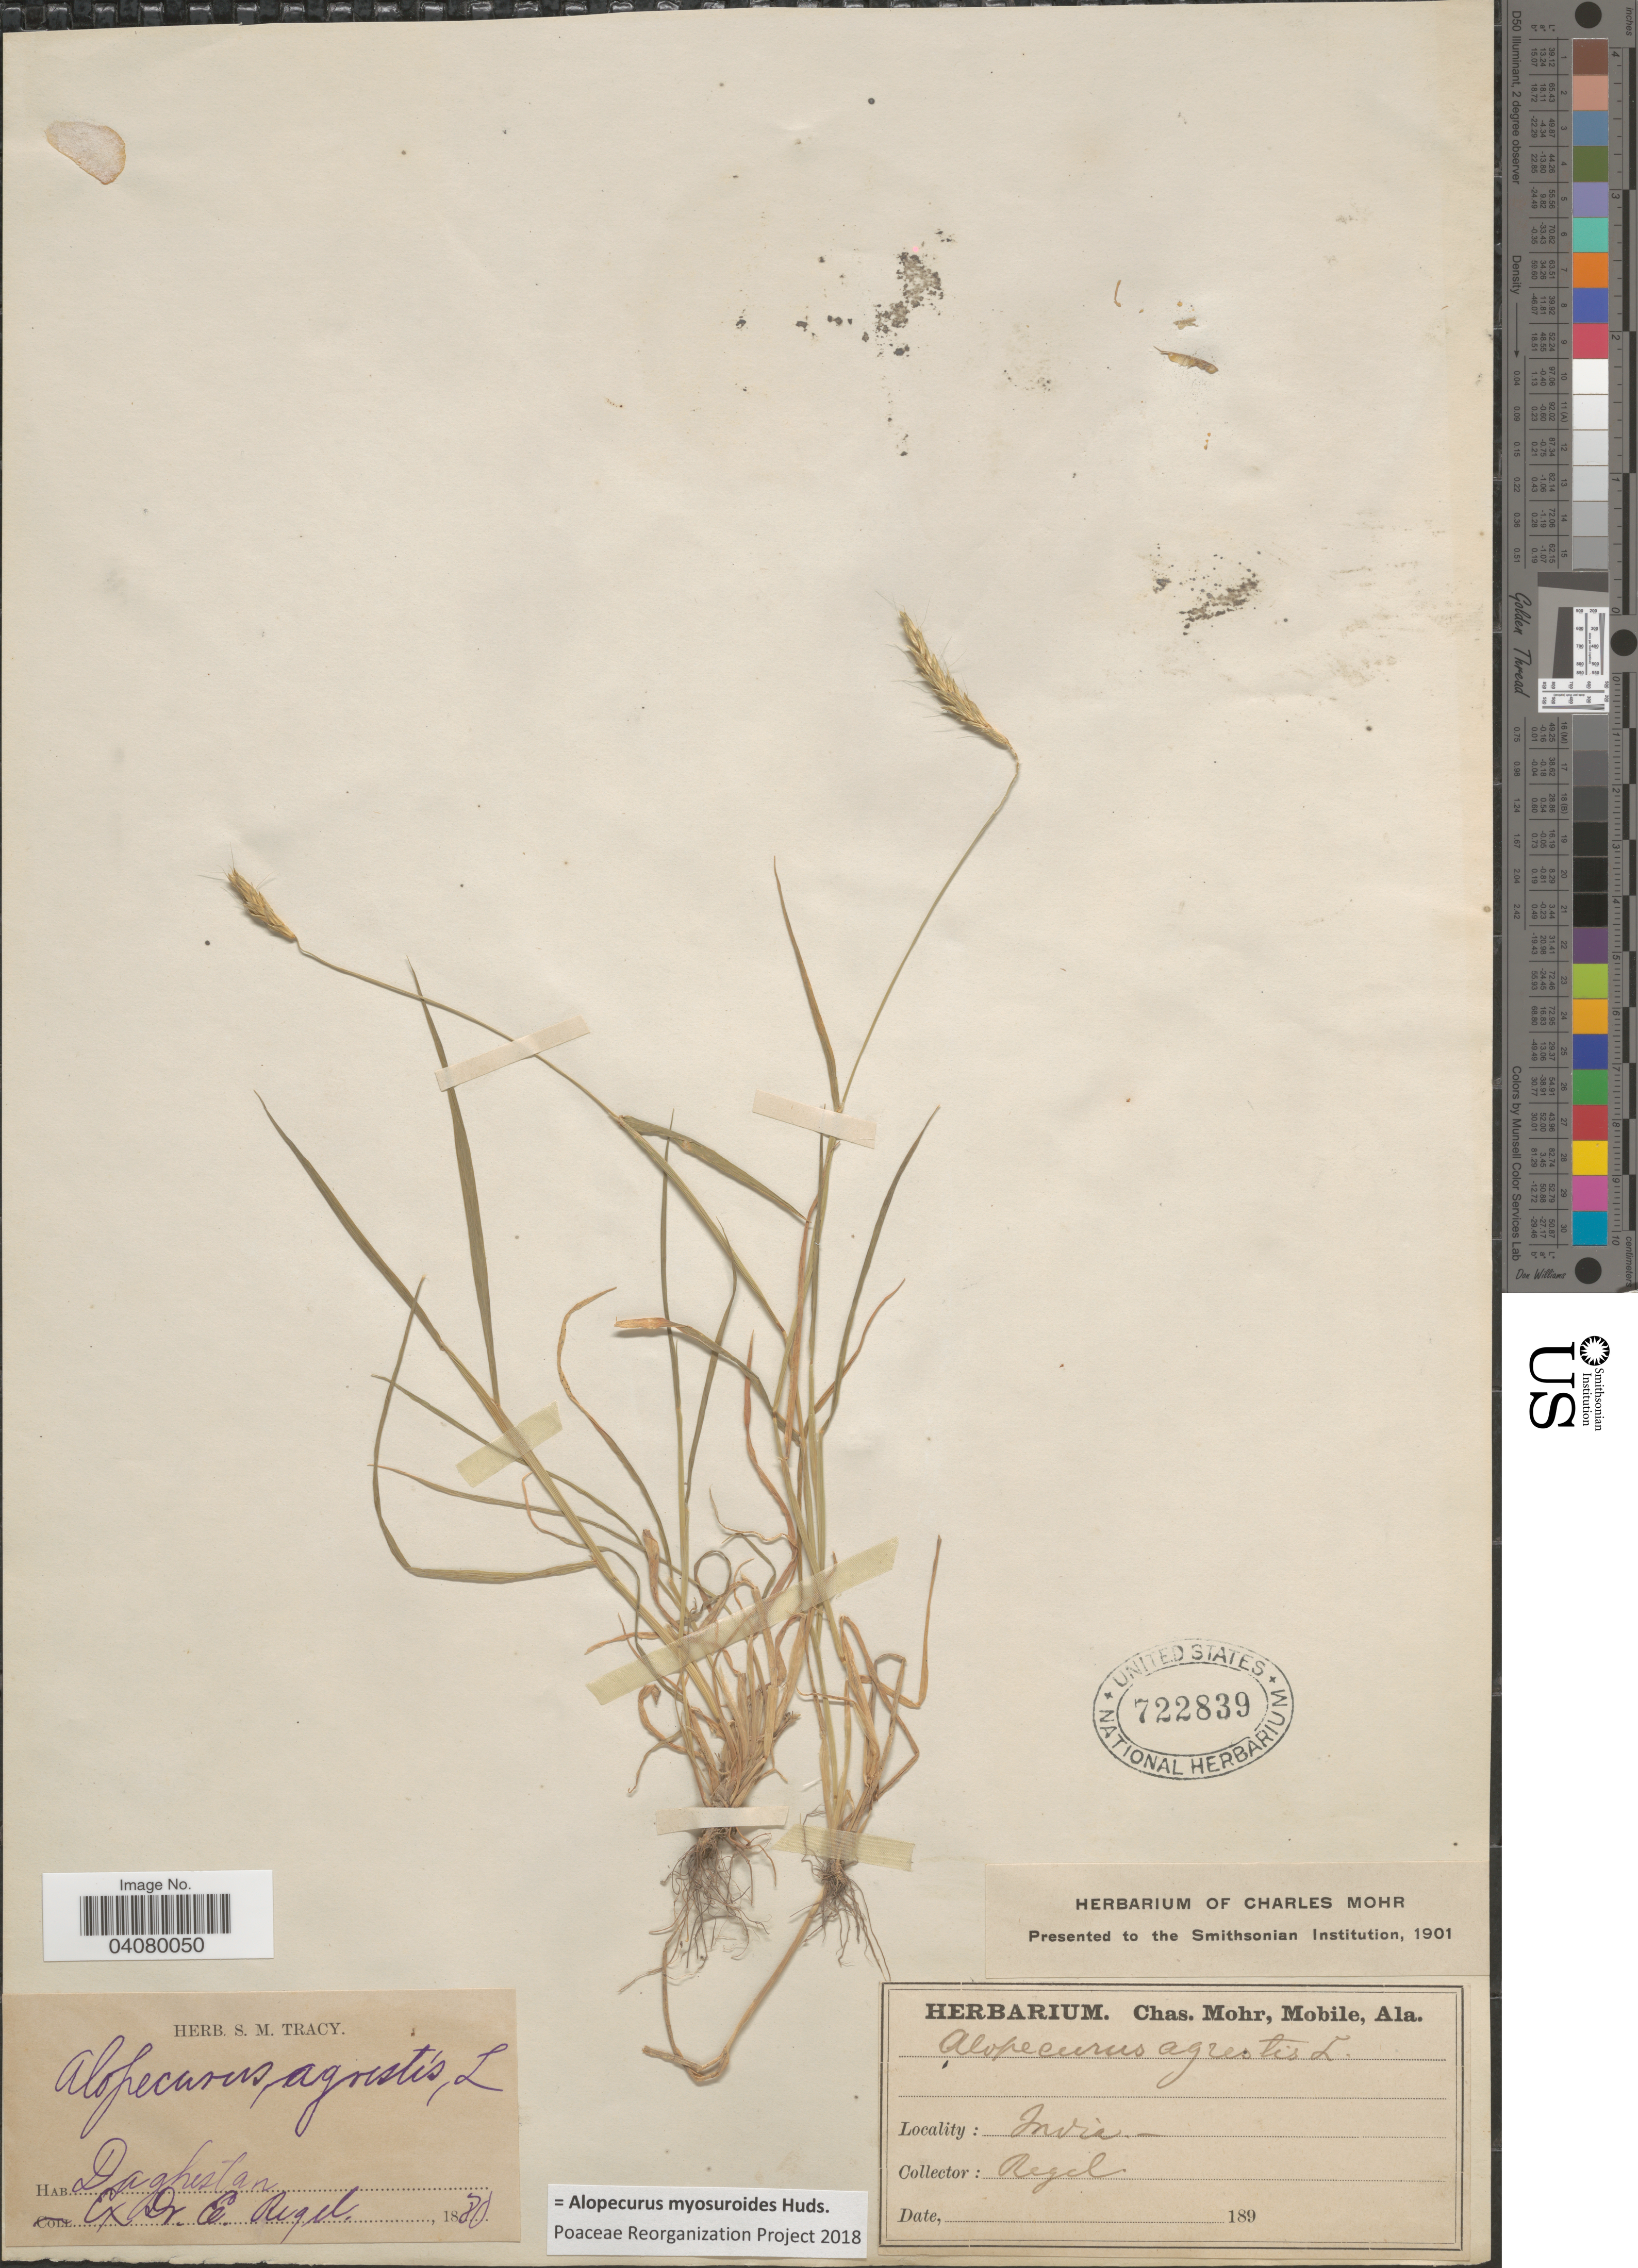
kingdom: Plantae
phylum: Tracheophyta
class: Liliopsida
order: Poales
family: Poaceae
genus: Alopecurus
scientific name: Alopecurus myosuroides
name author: Huds.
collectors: A. Regel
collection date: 1880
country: Russian Federation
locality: Daghestan.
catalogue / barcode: US 722839